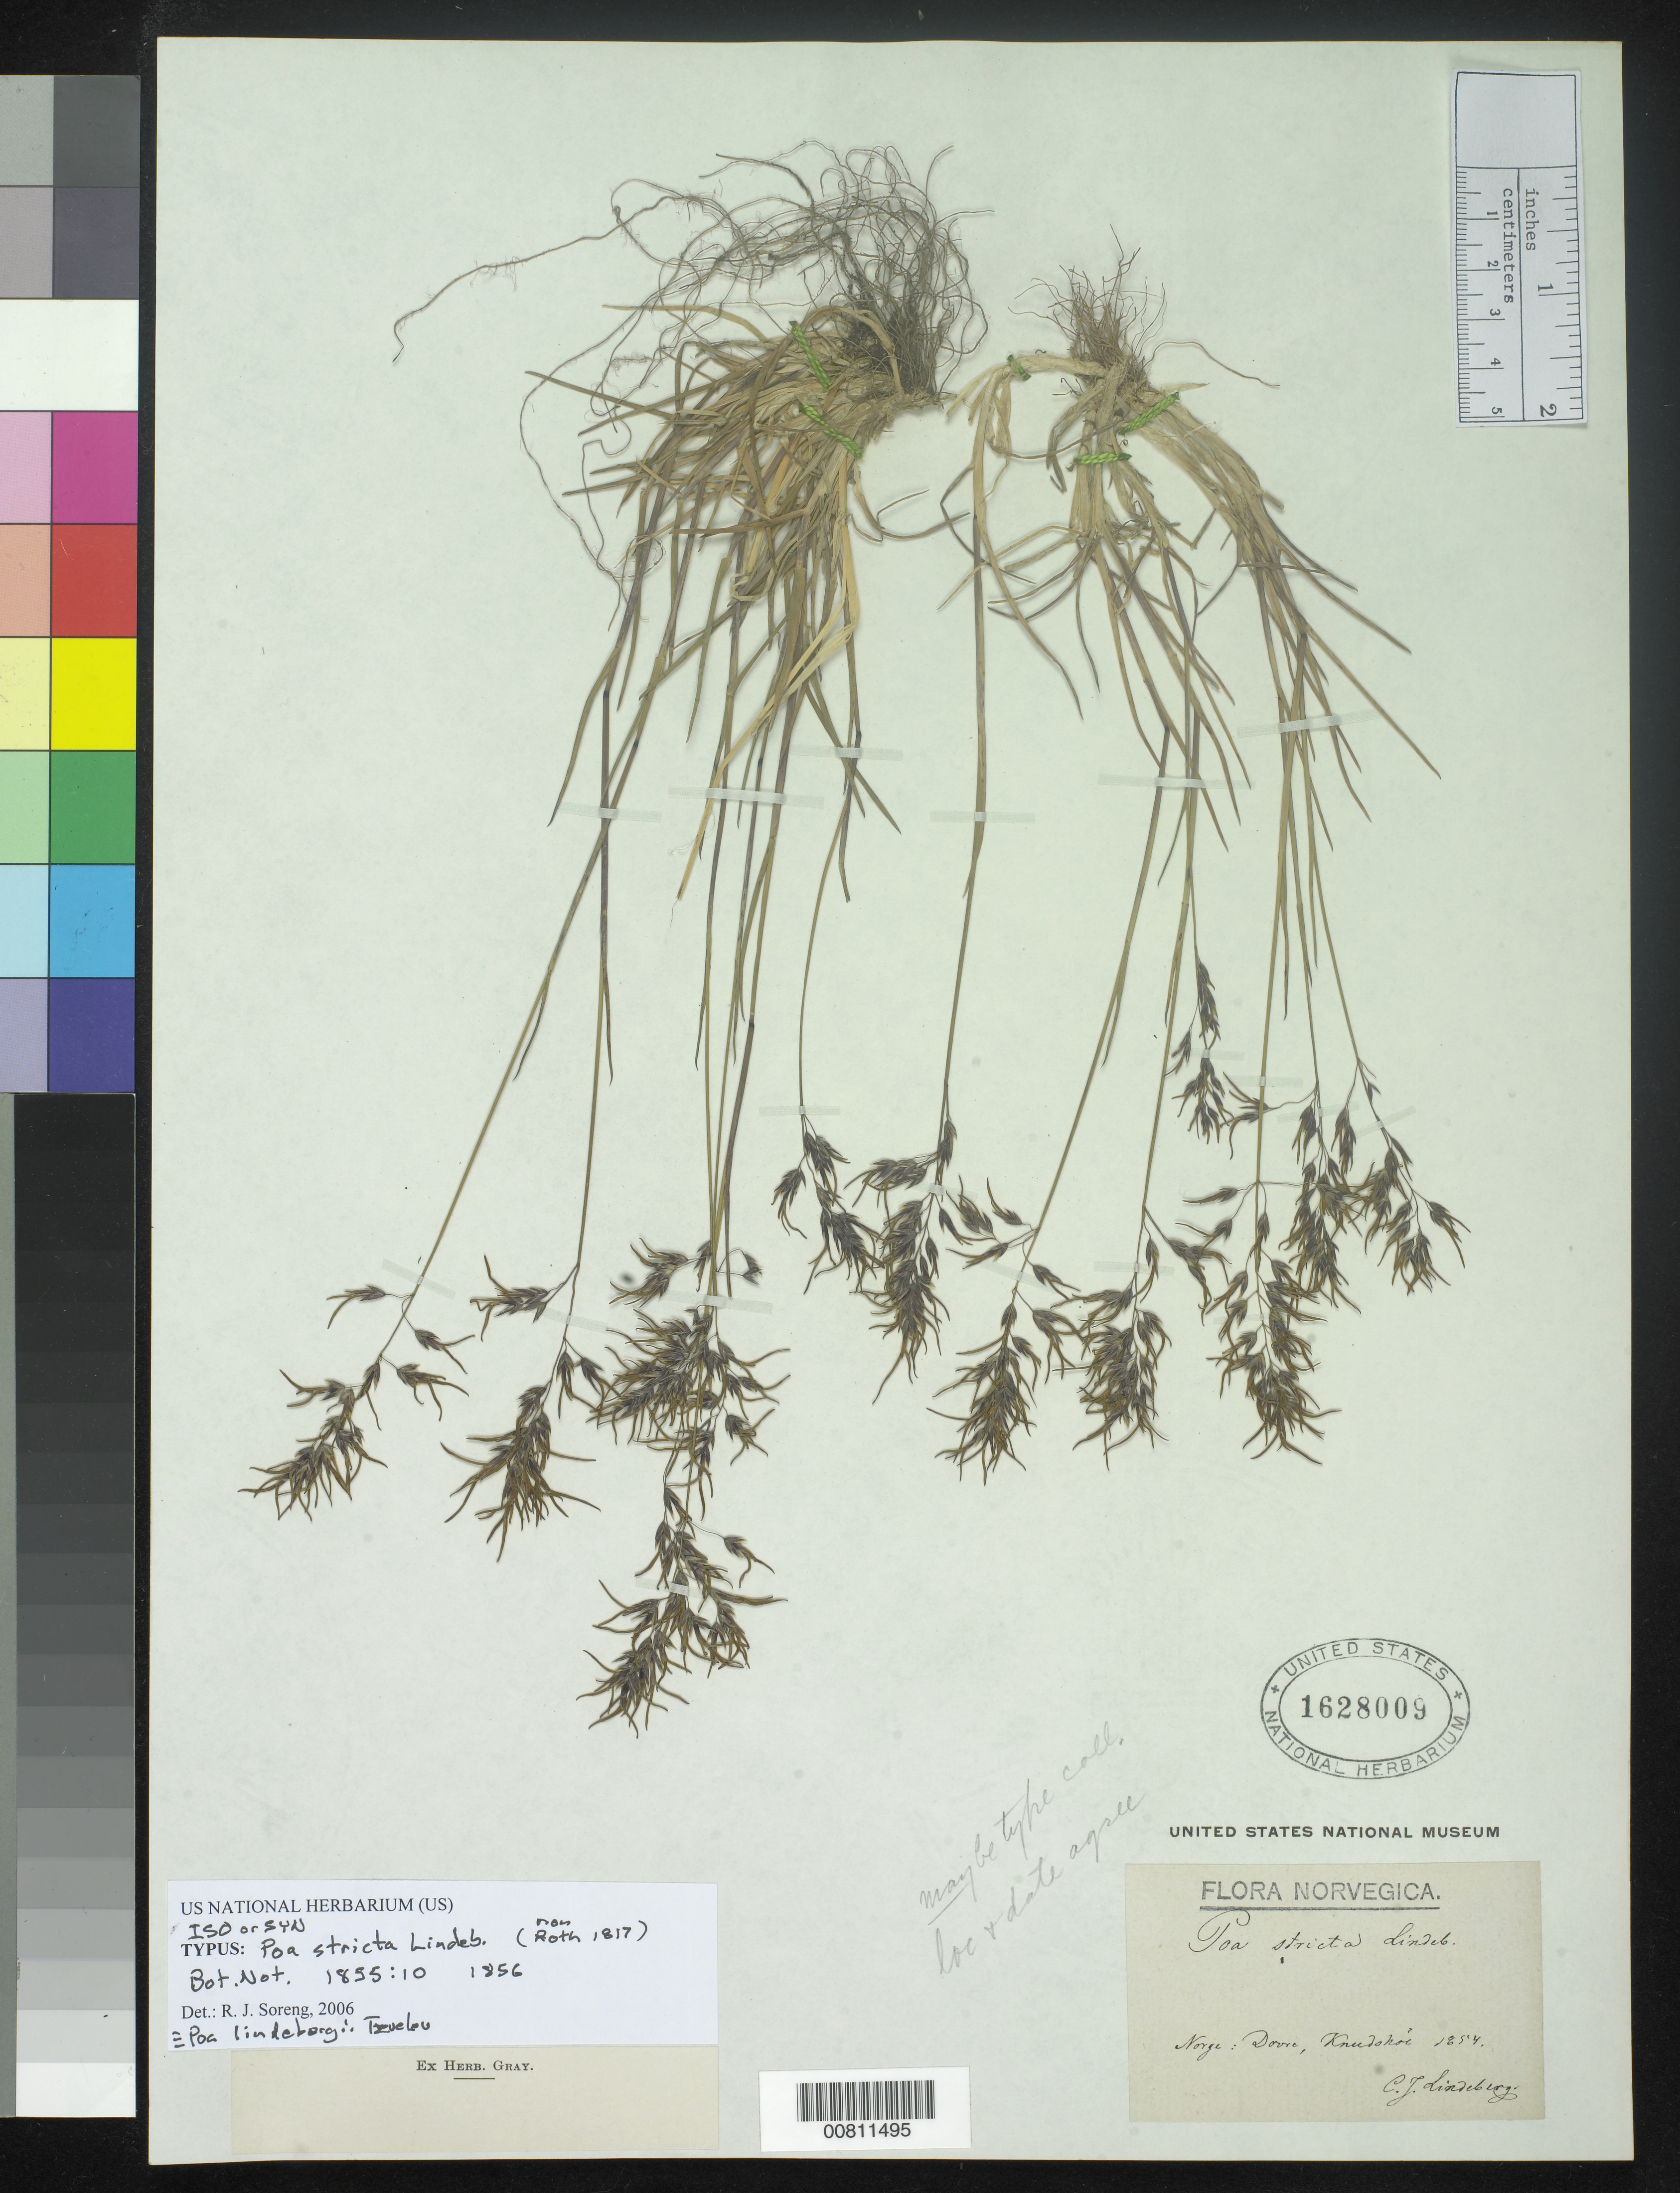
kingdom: Plantae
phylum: Tracheophyta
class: Liliopsida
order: Poales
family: Poaceae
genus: Poa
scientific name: Poa stricta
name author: Lindeberg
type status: Isosyntype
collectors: C. Lindeberg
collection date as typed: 1854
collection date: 1854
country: Norway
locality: Norge: Dovre, Knudshoi.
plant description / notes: Possibly also a type of Poa laxa Haenke subsp. stricta Hartm.; Also an isosyntype of Poa lindebergii Tzevelev, nom. nov.; Possibly also a type of Poa laxa Haenke subsp. stricta Hartm.; Also an isosyntype of Poa stricta Lindeb., nom. illeg., non Roth 1817.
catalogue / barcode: US 1628009